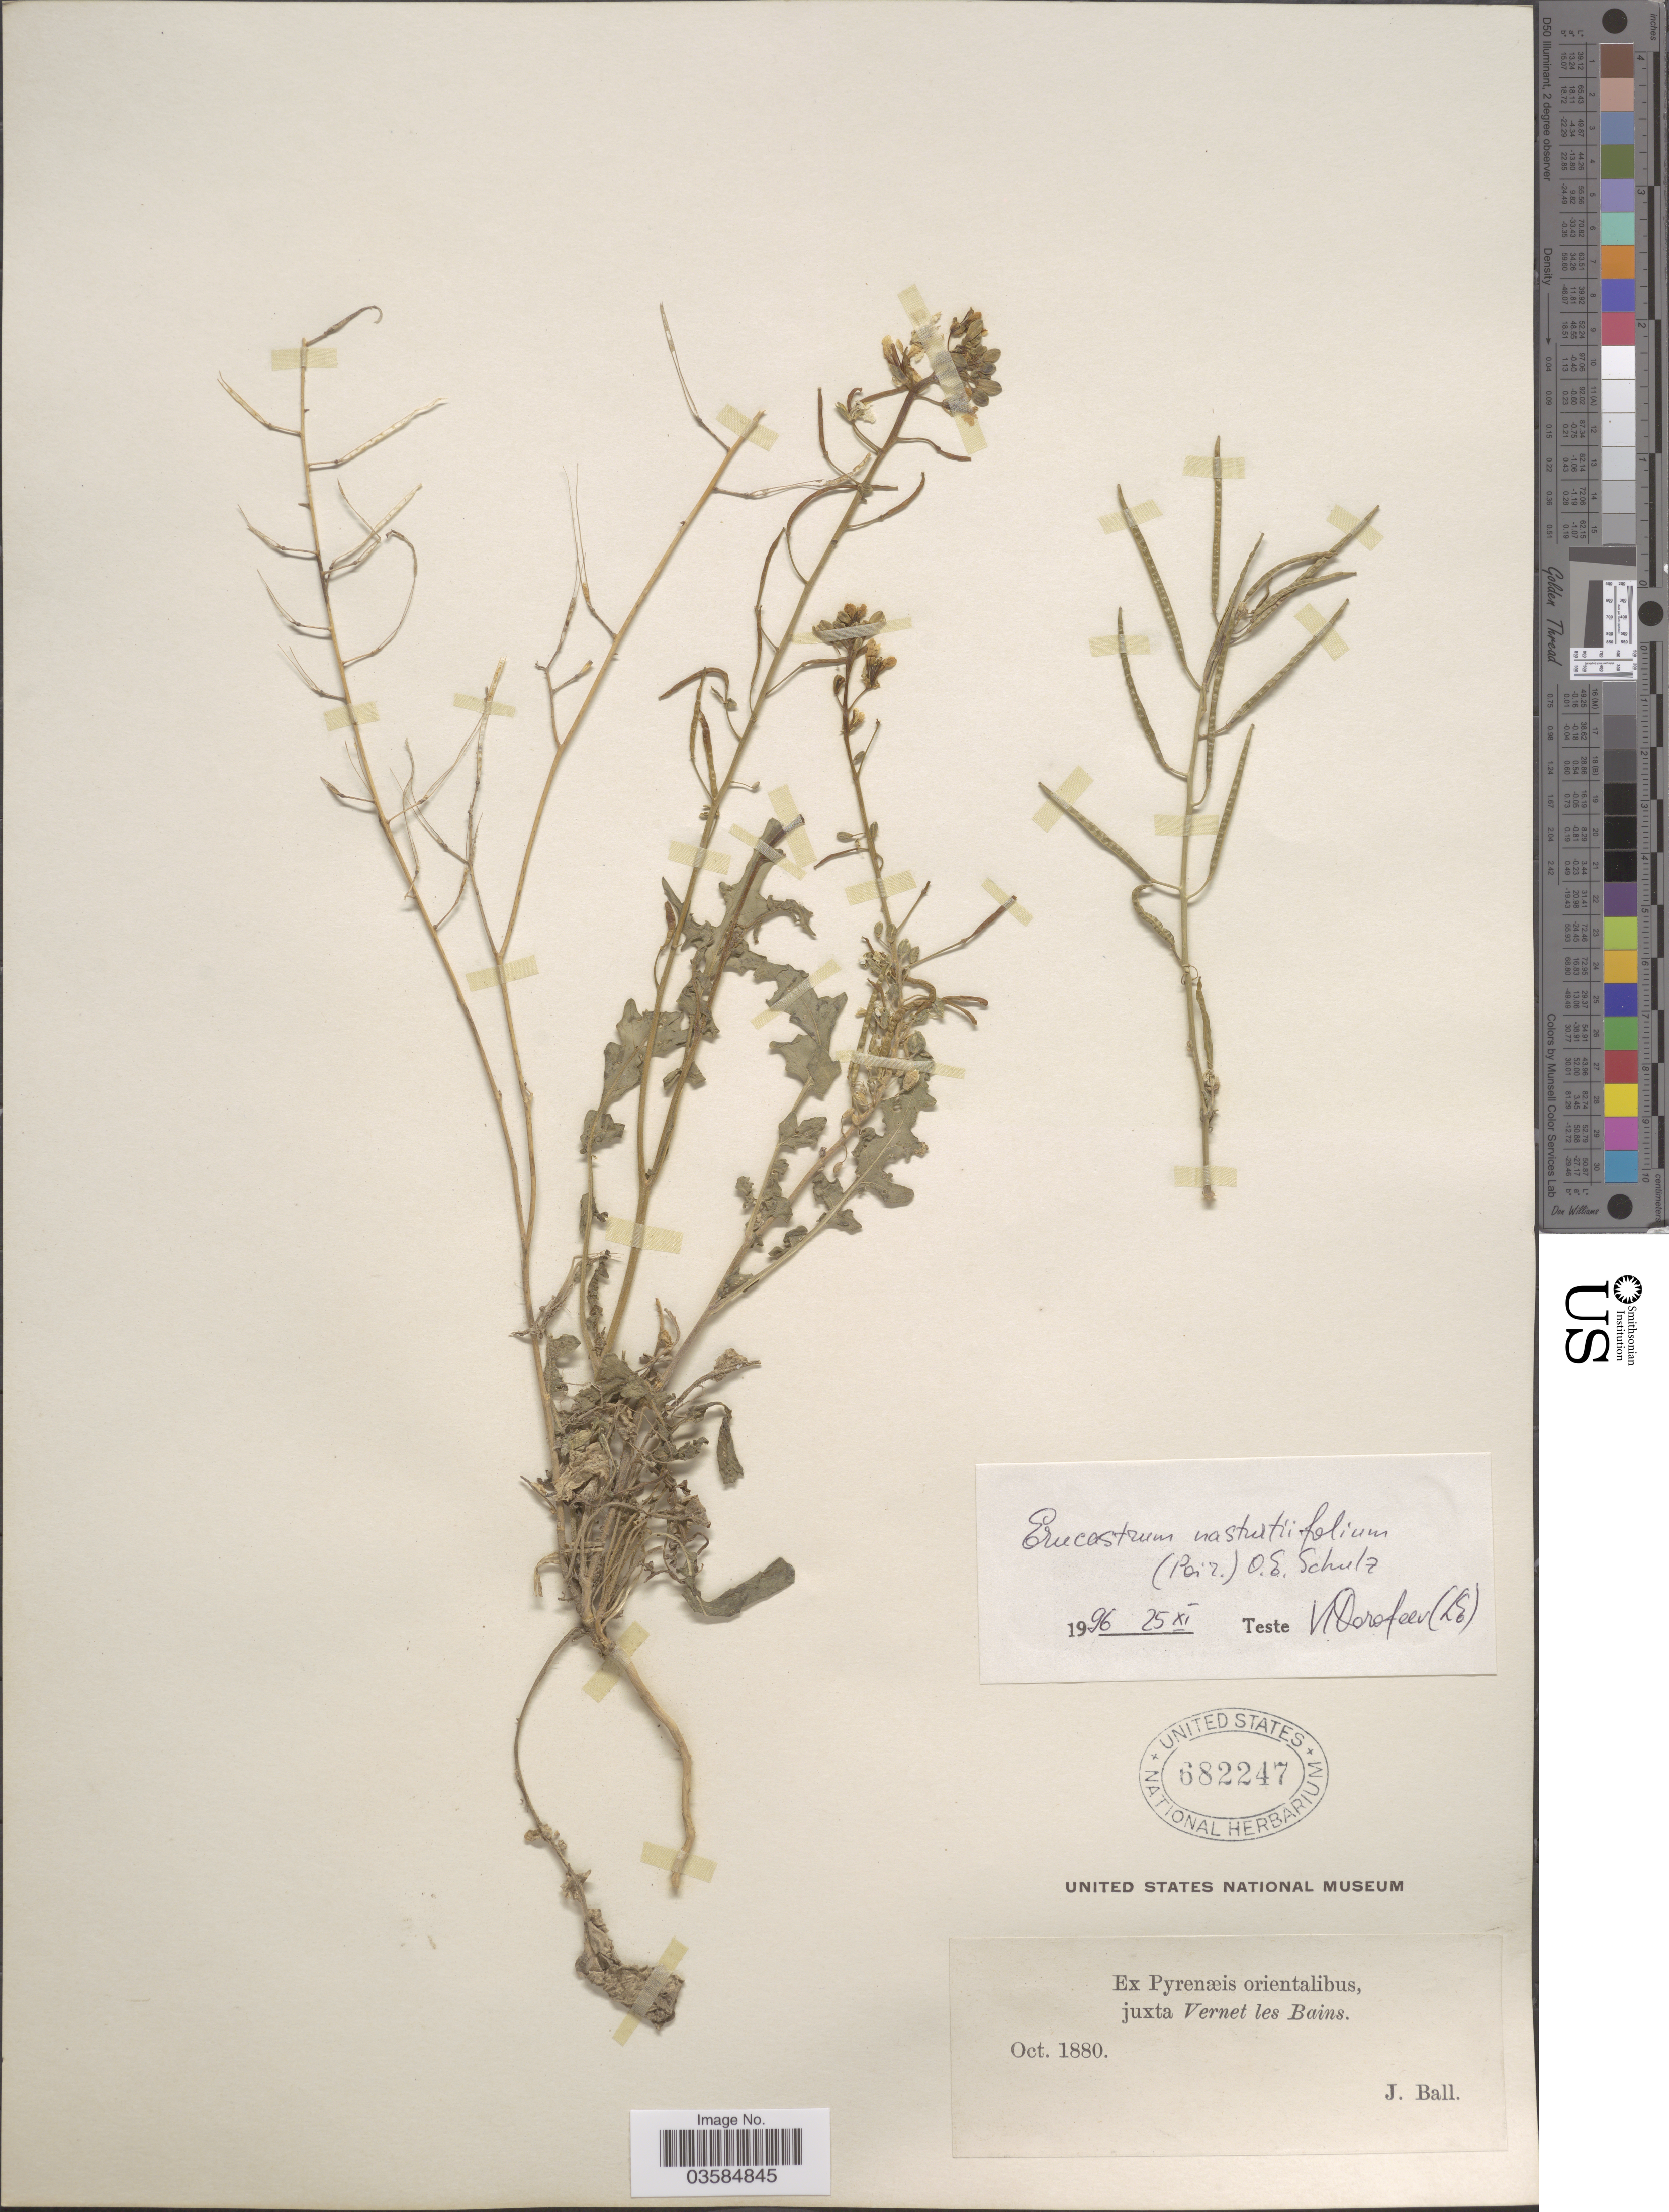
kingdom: Plantae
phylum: Tracheophyta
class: Magnoliopsida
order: Brassicales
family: Brassicaceae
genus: Erucastrum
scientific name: Erucastrum nasturtiifolium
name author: (Poir.) O.E. Schulz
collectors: J. Ball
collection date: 1880-10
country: France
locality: Ex Pyrenæis orientalibus, juxta Vernet les Bains.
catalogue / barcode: US 682247